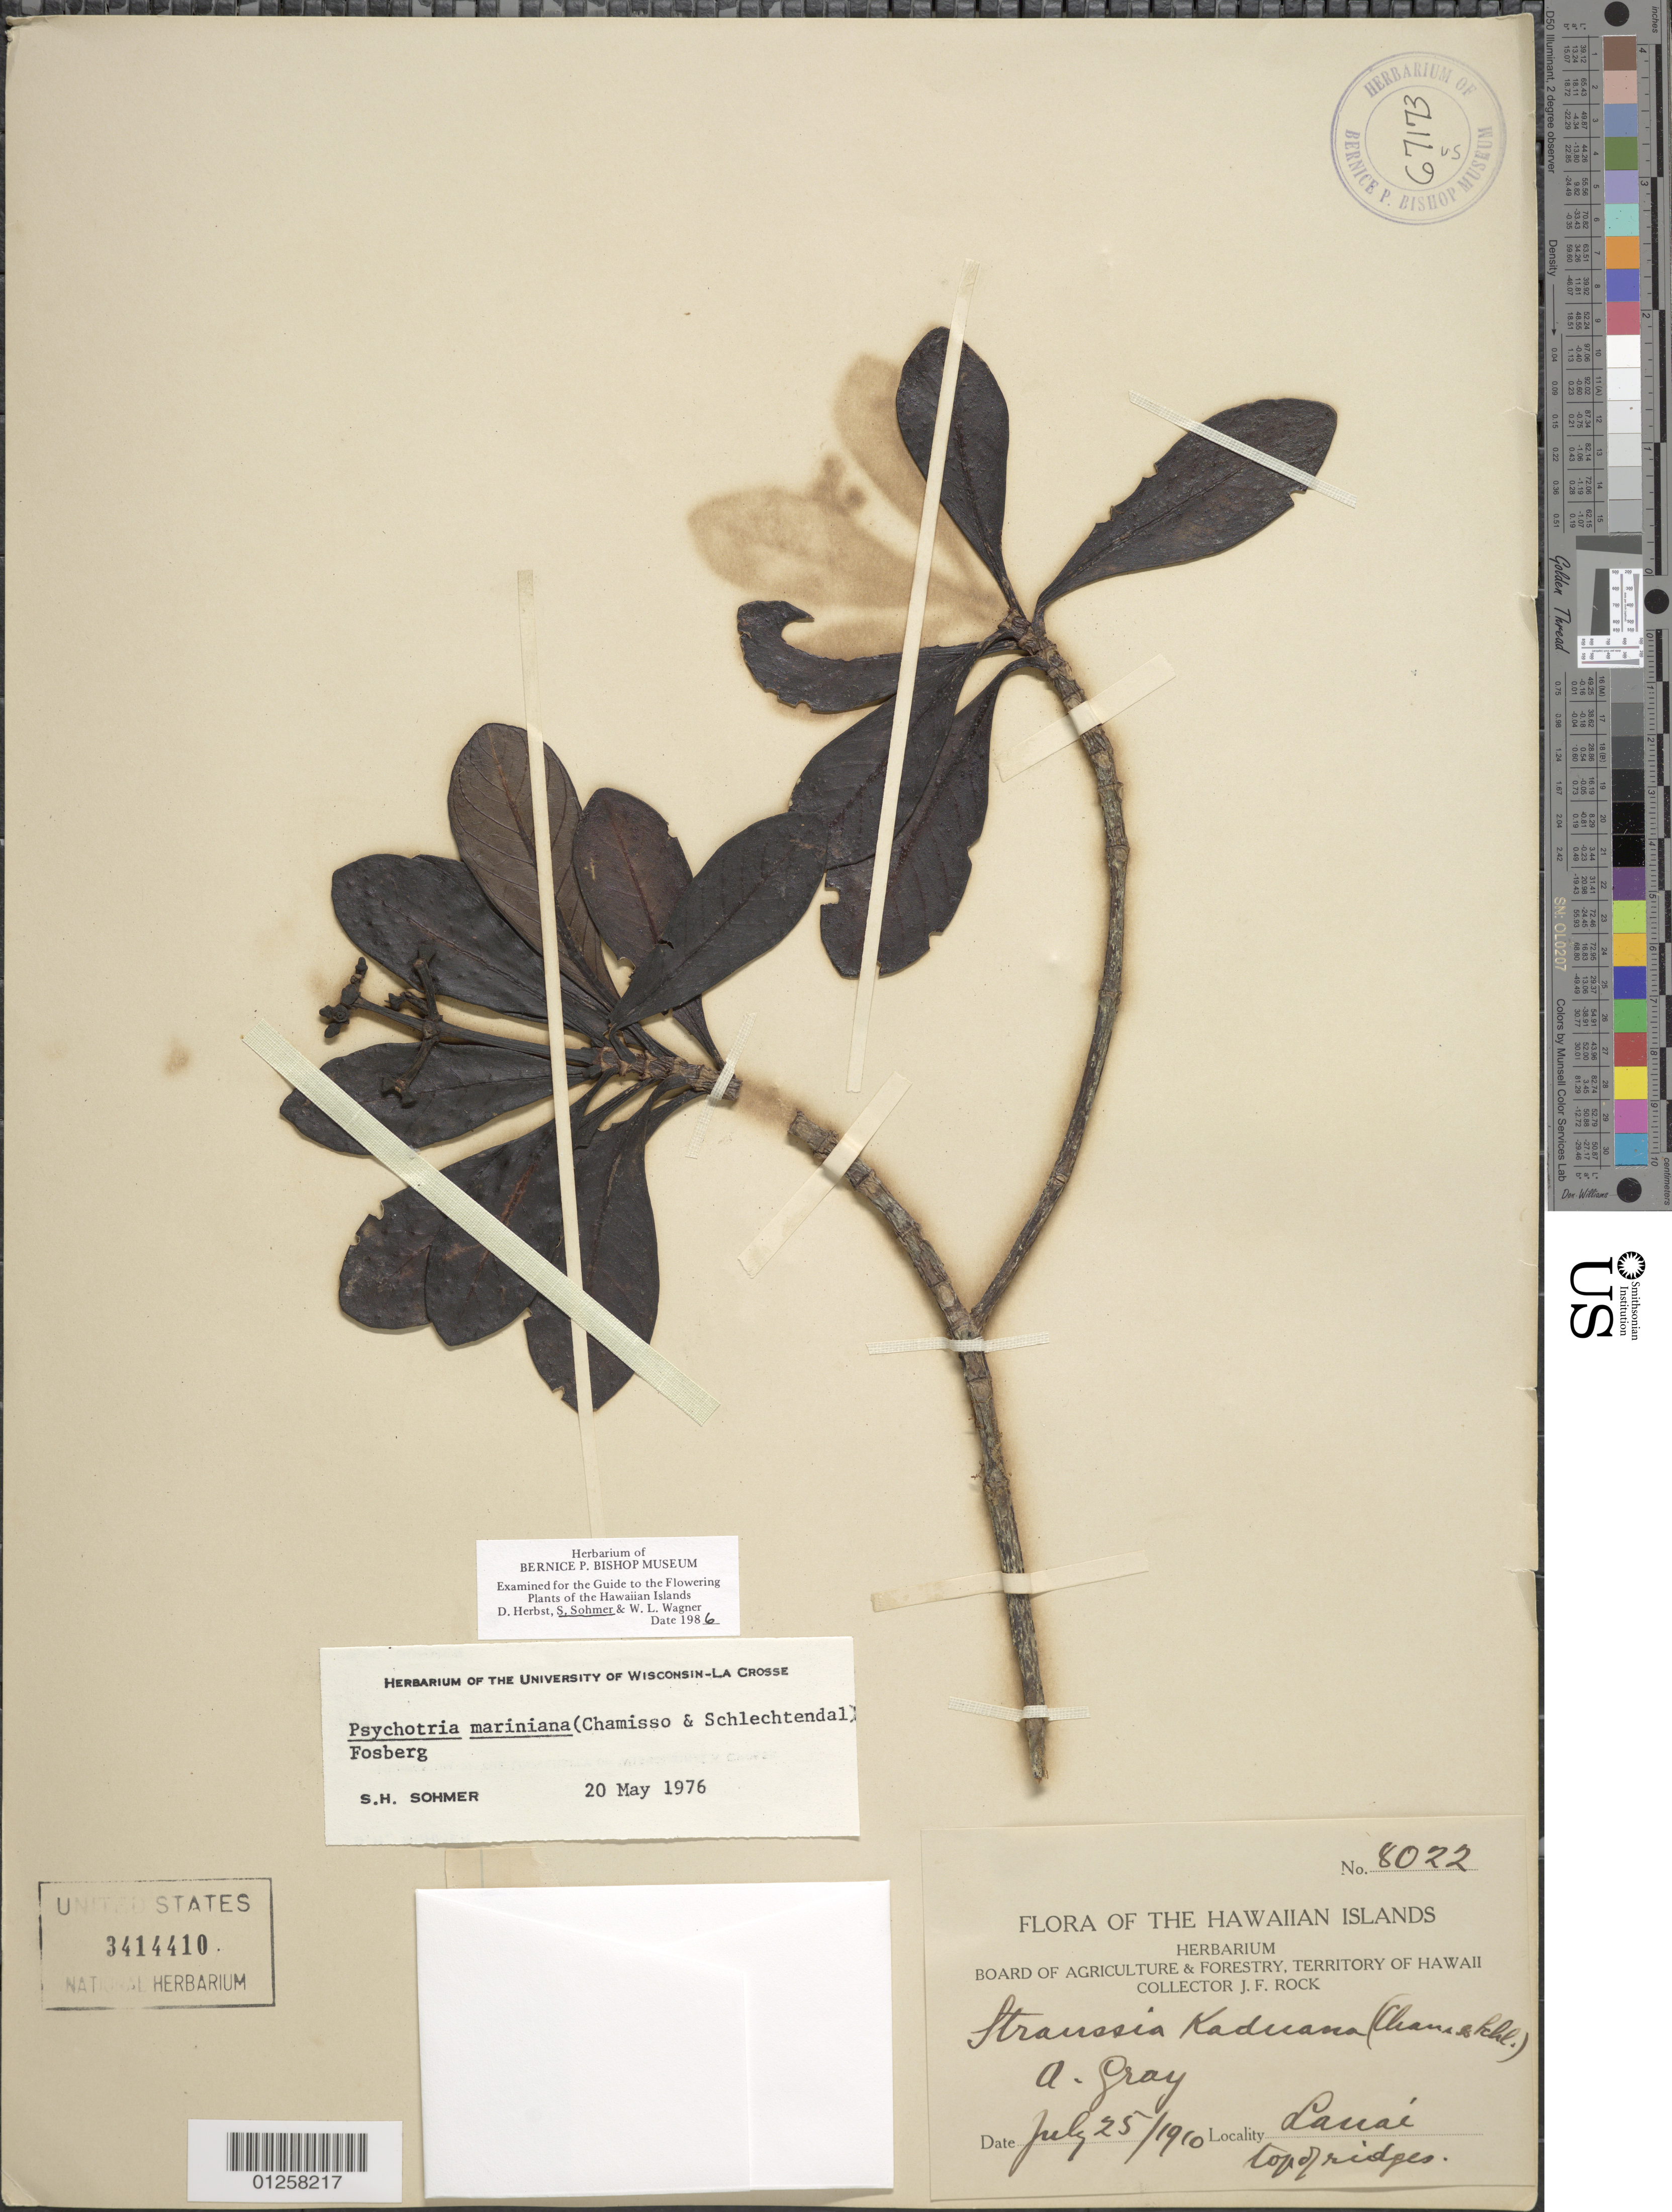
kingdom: Plantae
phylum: Tracheophyta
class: Magnoliopsida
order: Gentianales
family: Rubiaceae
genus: Psychotria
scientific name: Psychotria mariniana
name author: (Cham. & Schltdl.) Fosberg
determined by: Sohmer, S. H.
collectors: J. F. Rock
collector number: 8022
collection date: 1910-07-25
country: United States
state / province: Hawaii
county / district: Maui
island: Lana'i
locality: Top of ridges.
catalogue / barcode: US 3414410